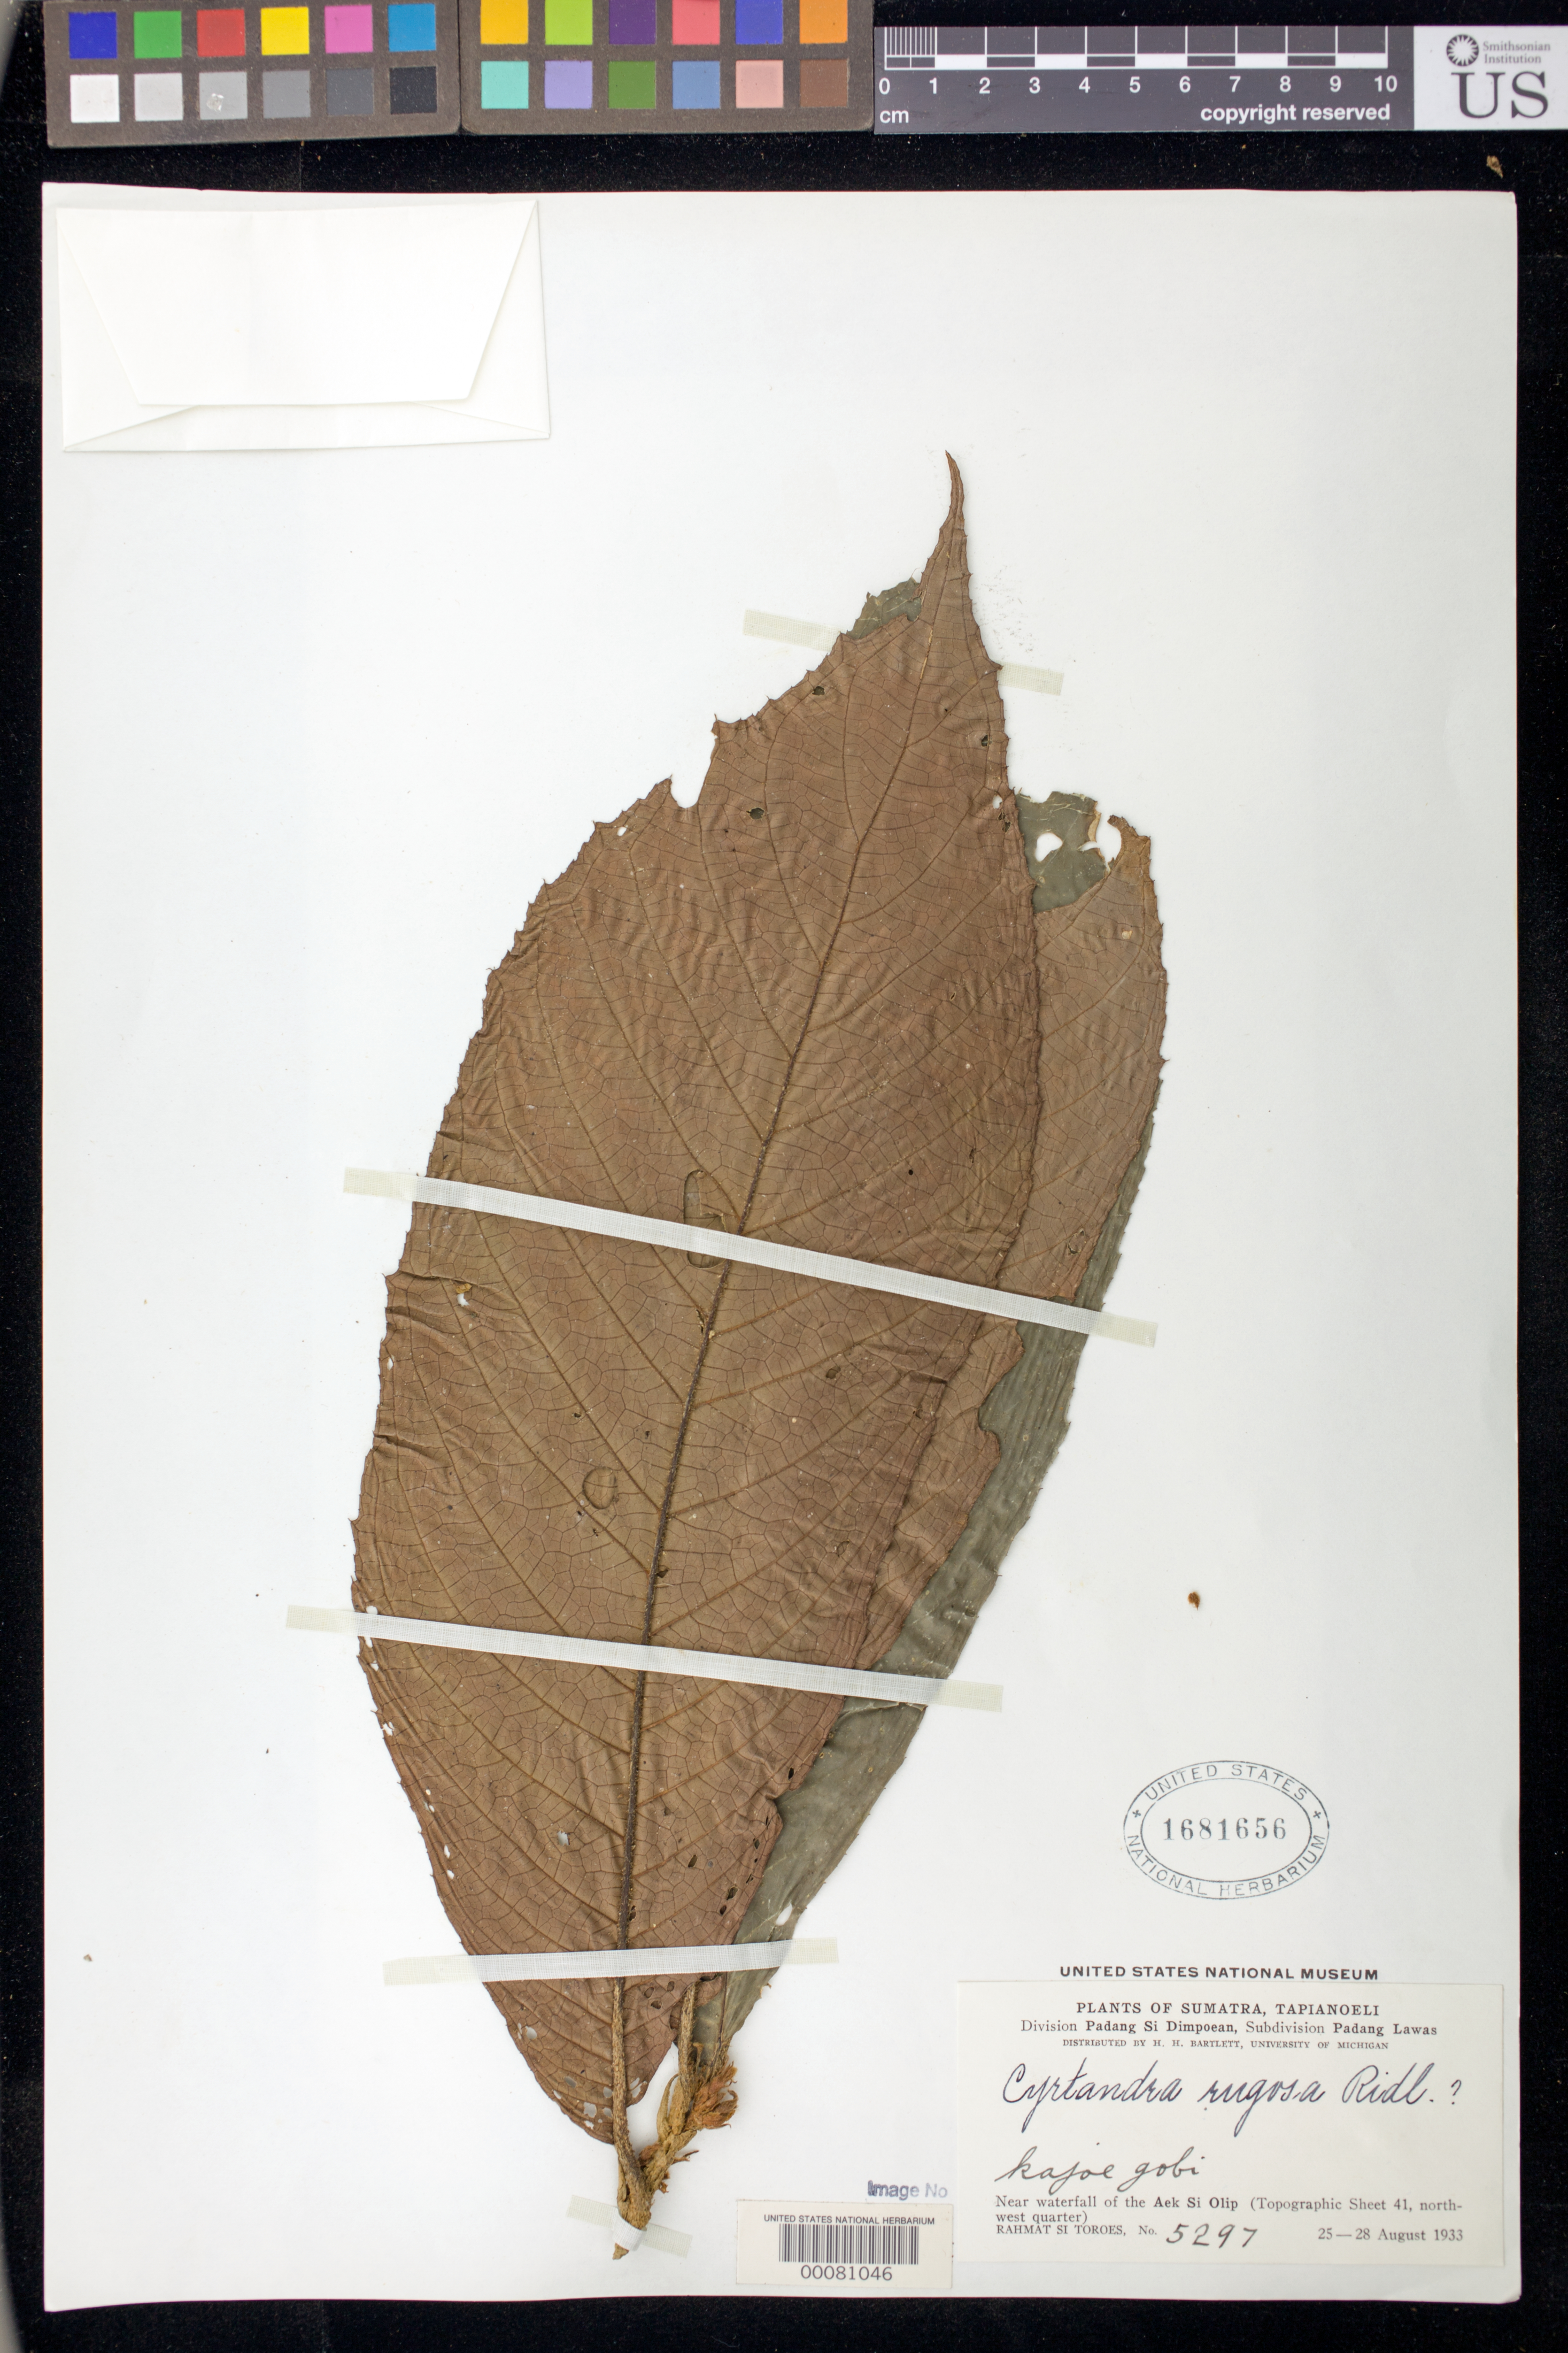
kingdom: Plantae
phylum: Tracheophyta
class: Magnoliopsida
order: Lamiales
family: Gesneriaceae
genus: Cyrtandra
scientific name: Cyrtandra sp.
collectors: Rahmat Si Boeea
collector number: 5297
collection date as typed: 25-28 Aug 1933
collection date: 1933-08-25/1933-08-28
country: Indonesia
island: Sumatra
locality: Tapianoeli, division padang si dimpoean, subdivision Padang Lawas, near waterfall of the Aek Si Olip (topo sheet 41)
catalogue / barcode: US 1681656